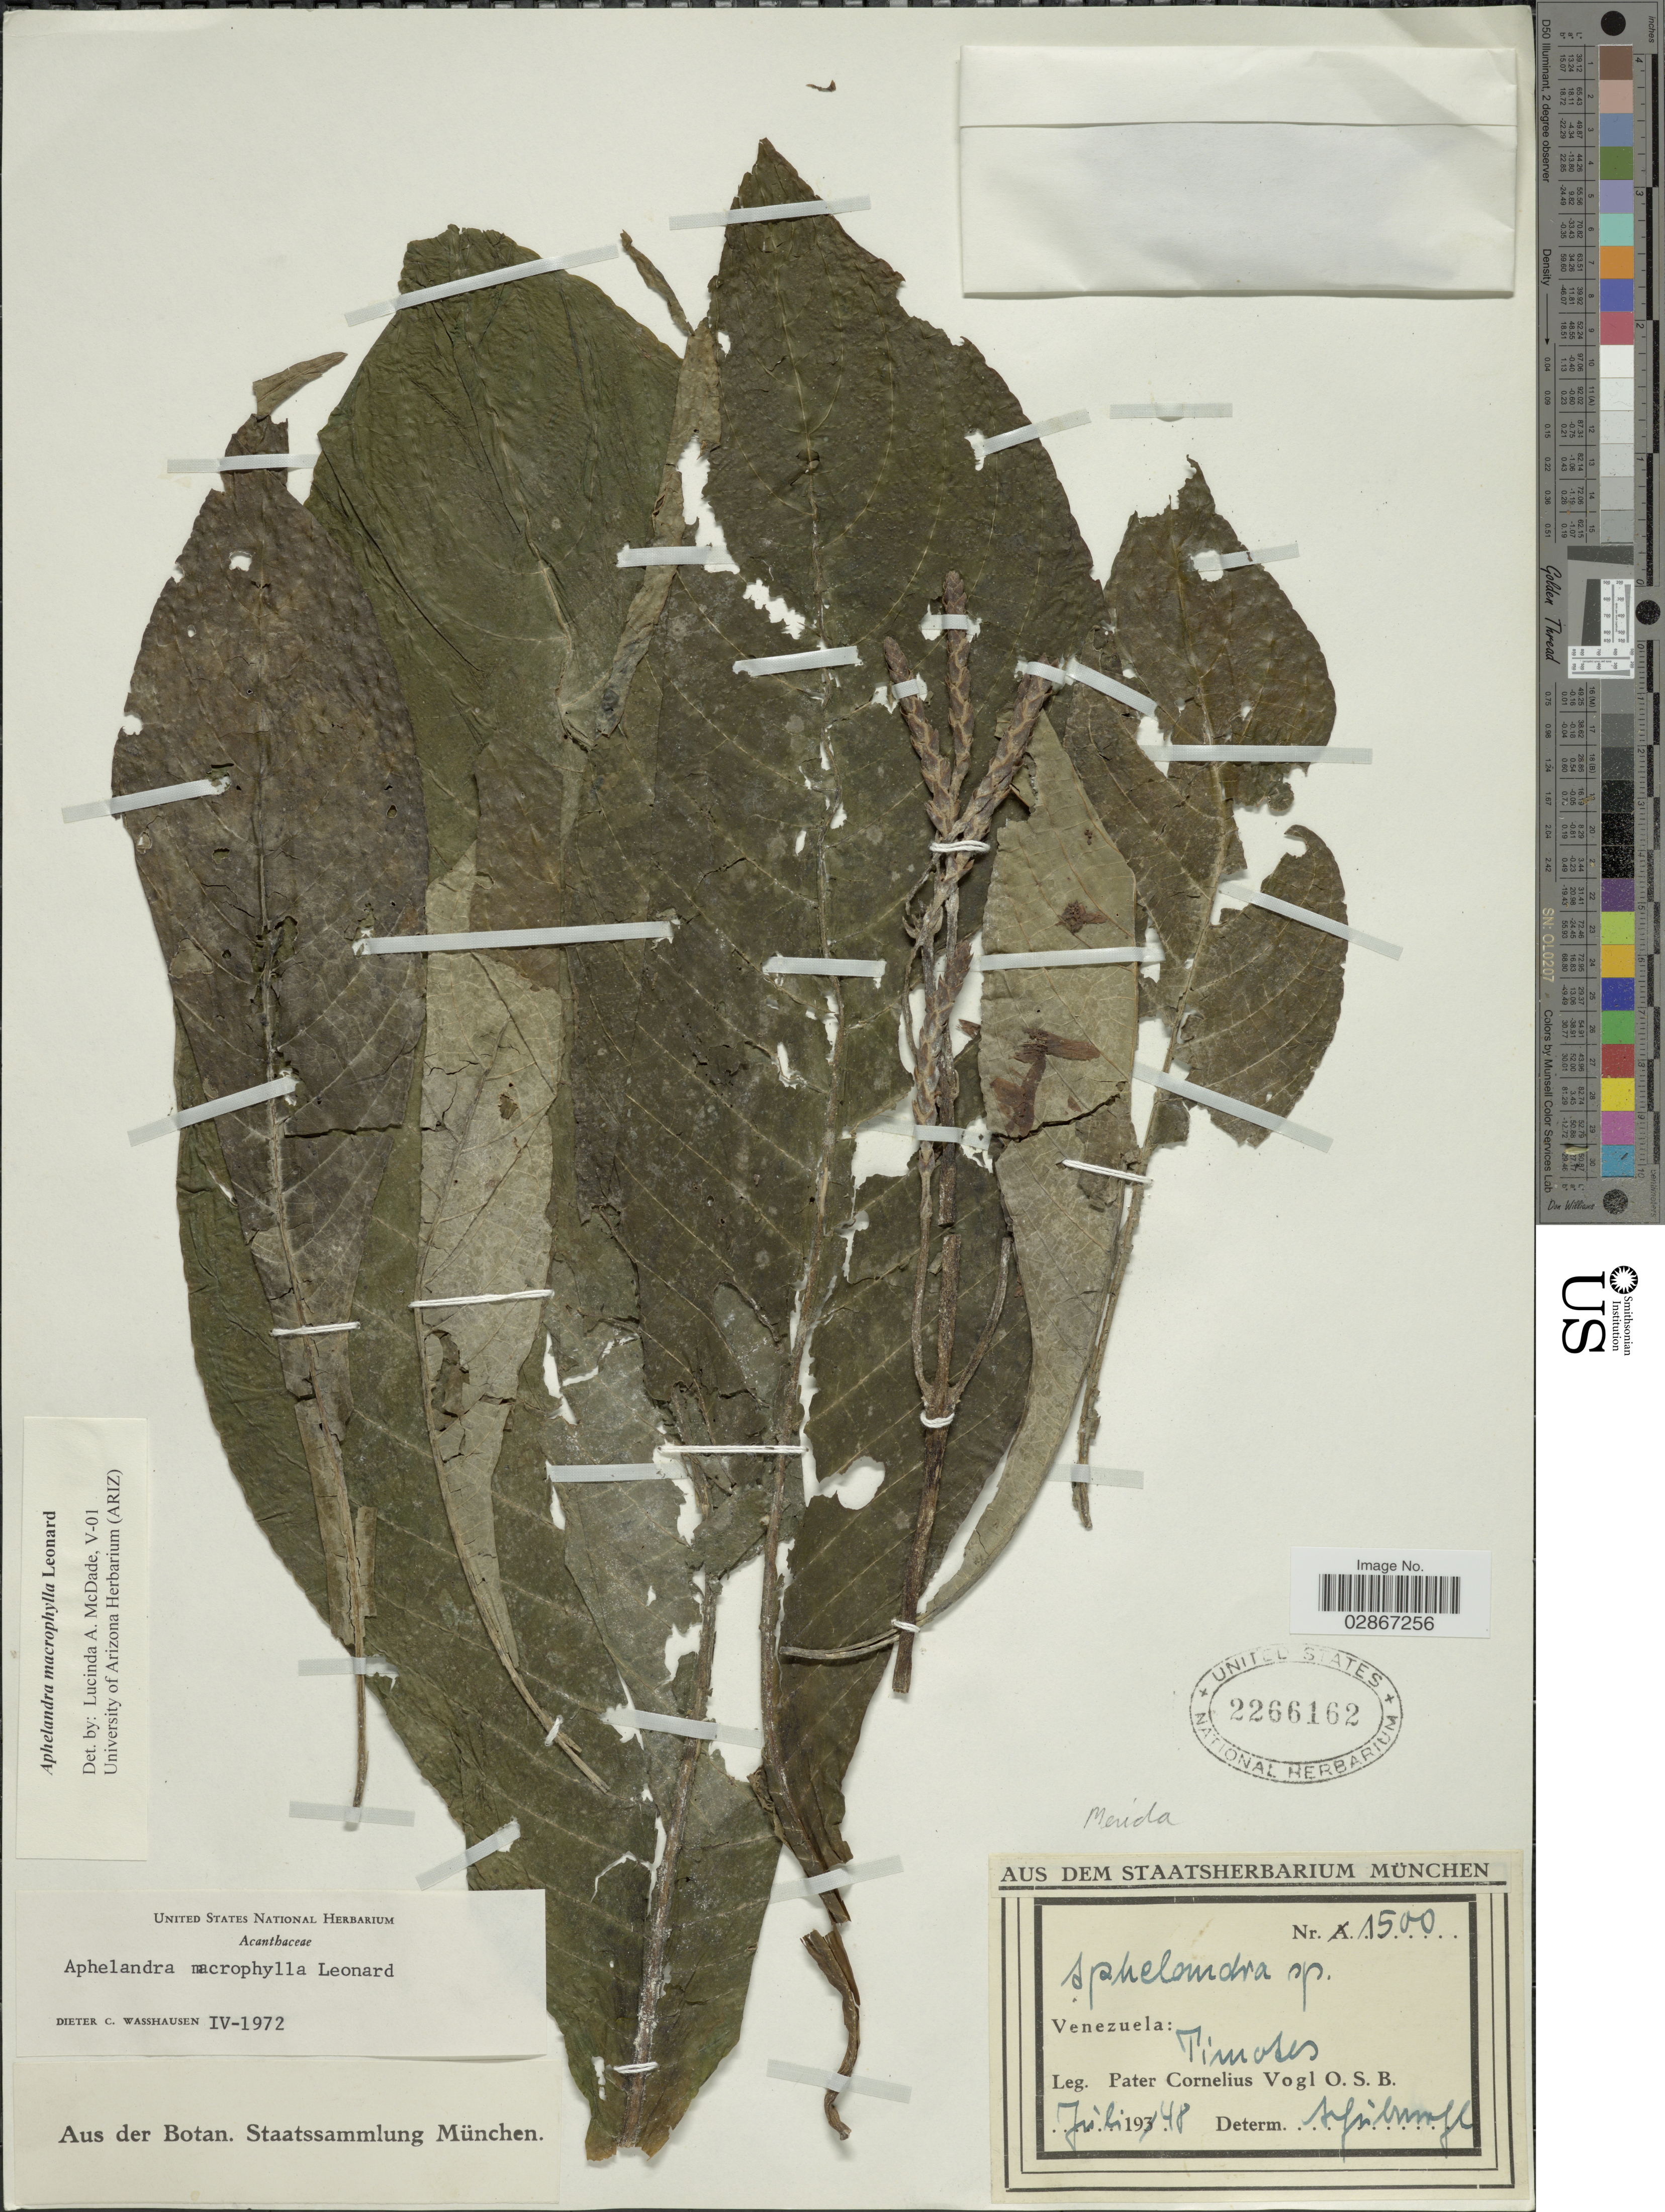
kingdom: Plantae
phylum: Tracheophyta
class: Magnoliopsida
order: Lamiales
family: Acanthaceae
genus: Aphelandra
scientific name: Aphelandra macrophylla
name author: Leonard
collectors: P. Vogl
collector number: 1500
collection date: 1948-07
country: Venezuela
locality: Timotes.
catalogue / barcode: US 2266162